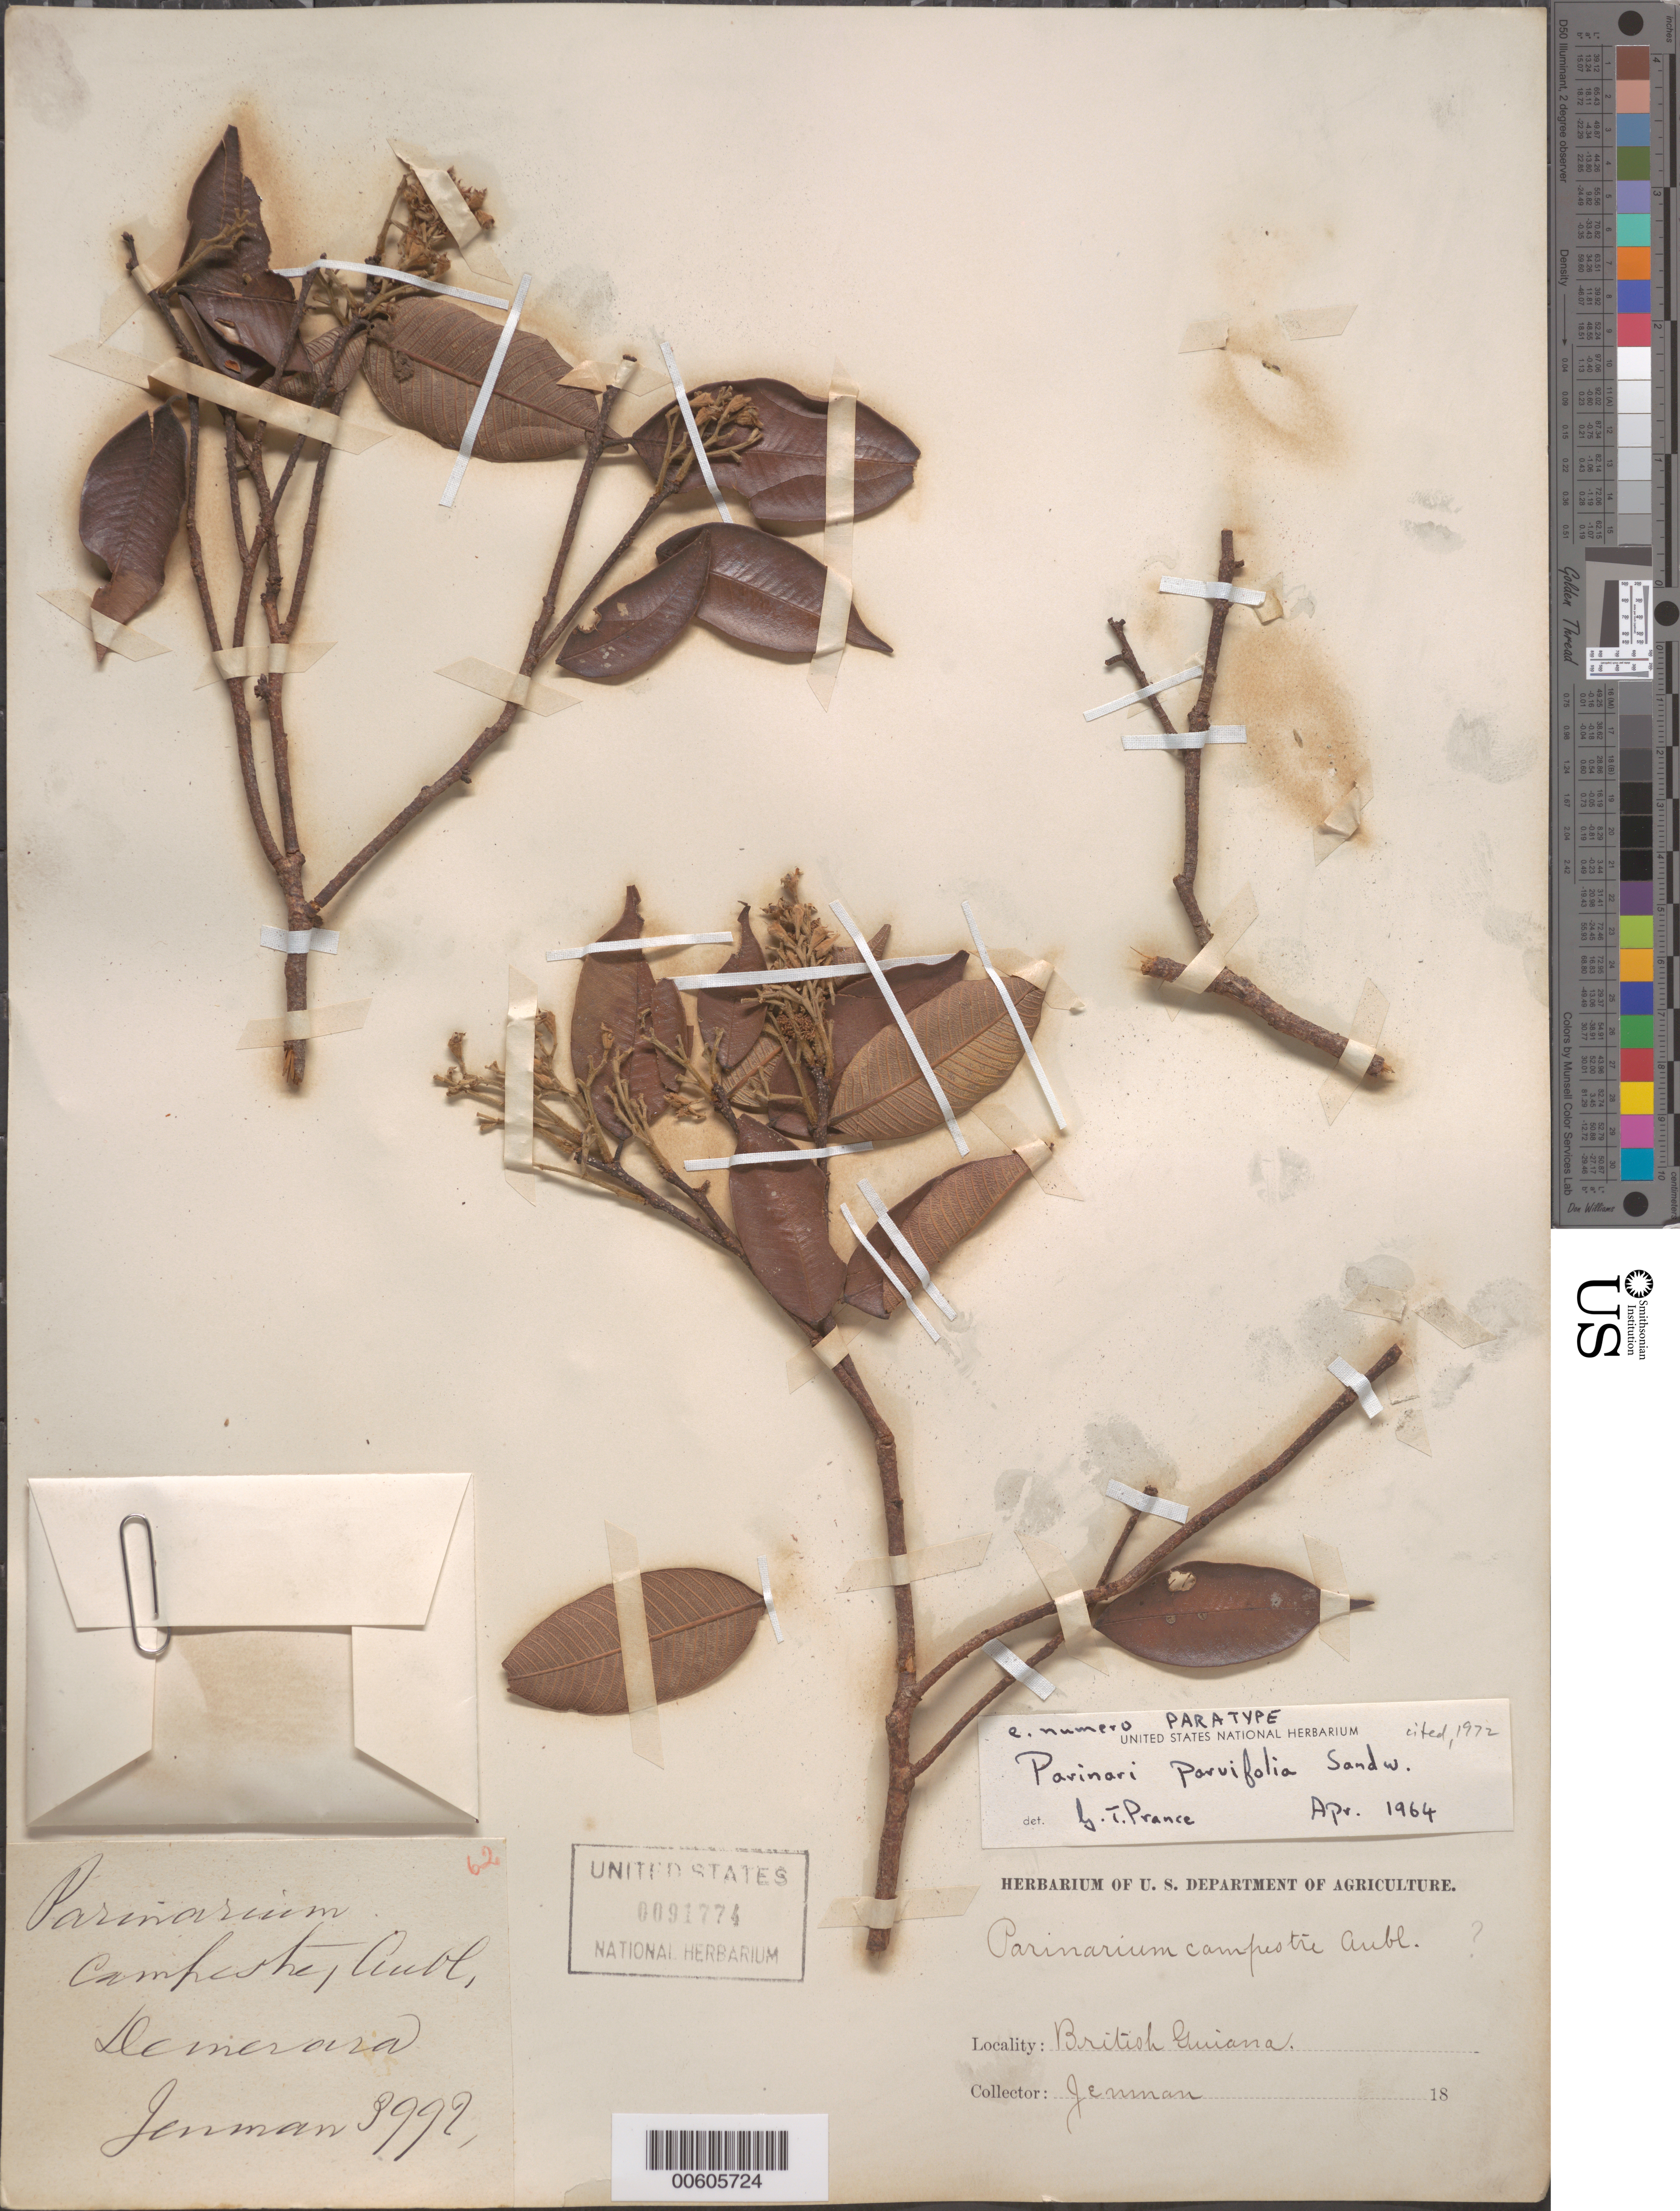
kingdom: Plantae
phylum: Tracheophyta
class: Magnoliopsida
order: Malpighiales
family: Chrysobalanaceae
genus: Parinari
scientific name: Parinari parvifolia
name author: Sandwith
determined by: Prance, G. T.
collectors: G. S. Jenman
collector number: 3992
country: Guyana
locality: Demerara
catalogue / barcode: US 91774